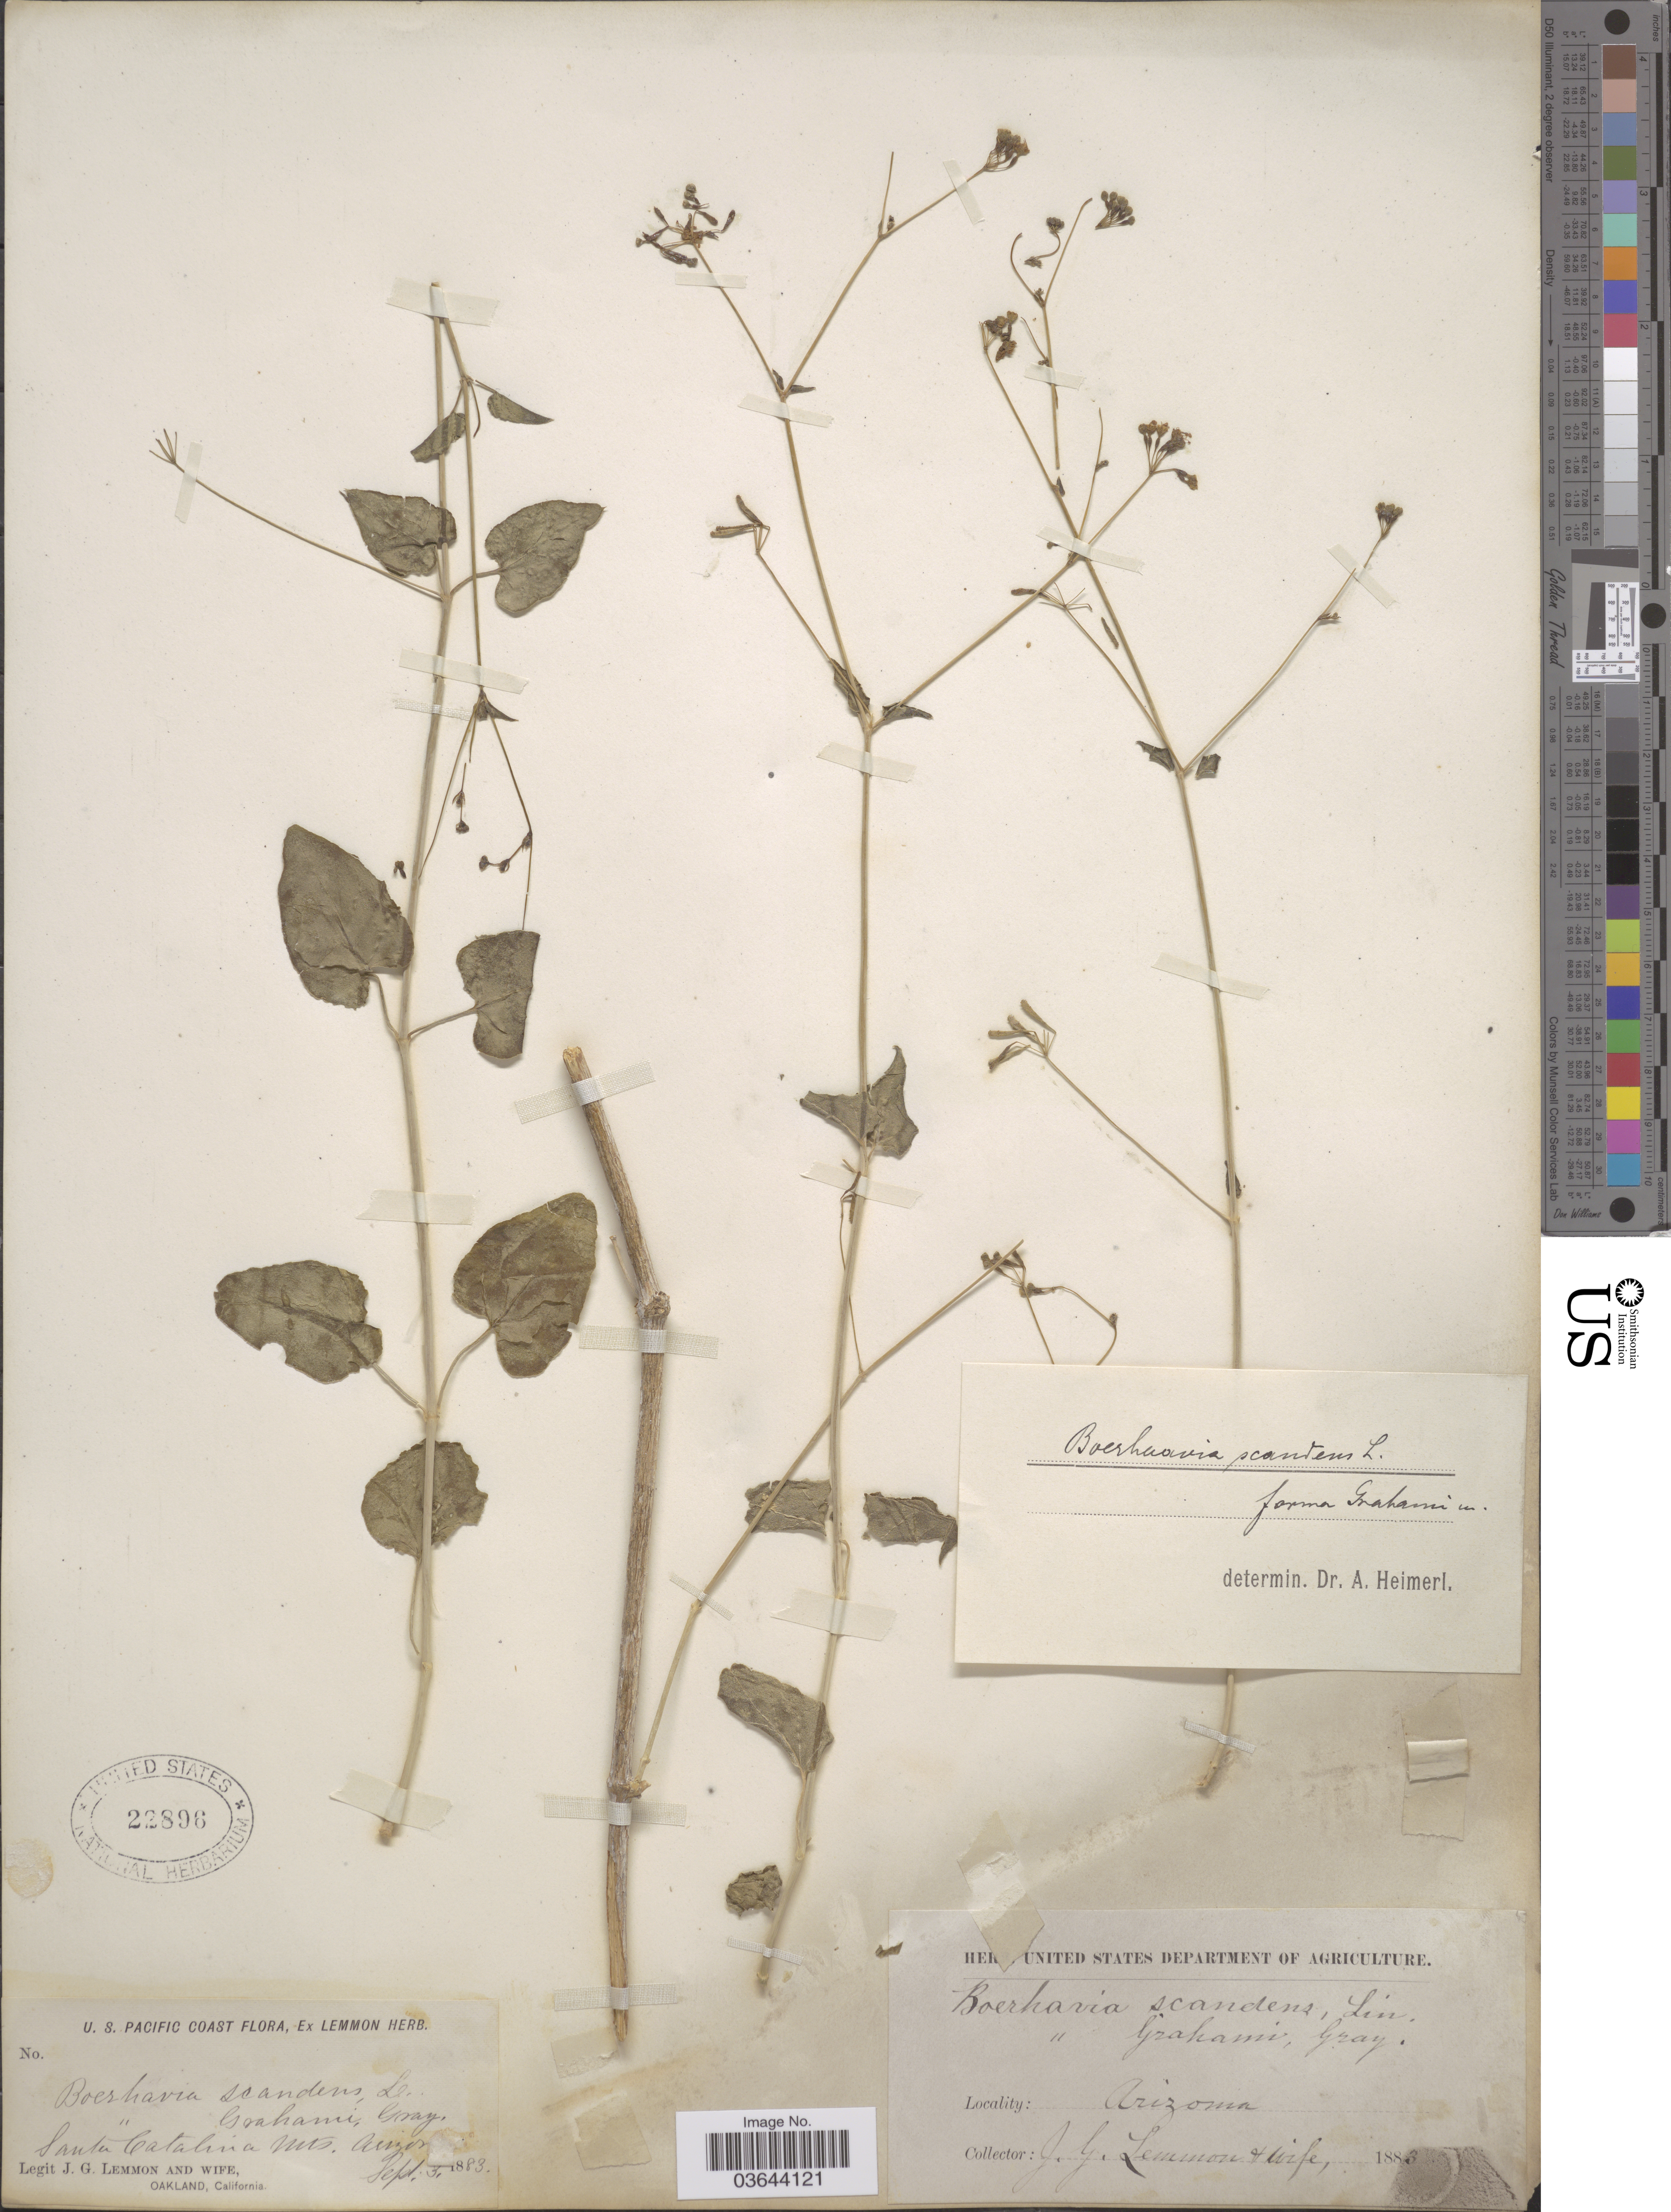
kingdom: Plantae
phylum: Tracheophyta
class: Magnoliopsida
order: Caryophyllales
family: Nyctaginaceae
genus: Commicarpus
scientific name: Commicarpus sp.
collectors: J. Lemmon & Mrs. J. G. Lemmon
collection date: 1883-09-03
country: United States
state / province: Arizona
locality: U. S. Pacific Coast. Santa Catalina Mts.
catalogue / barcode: US 22896